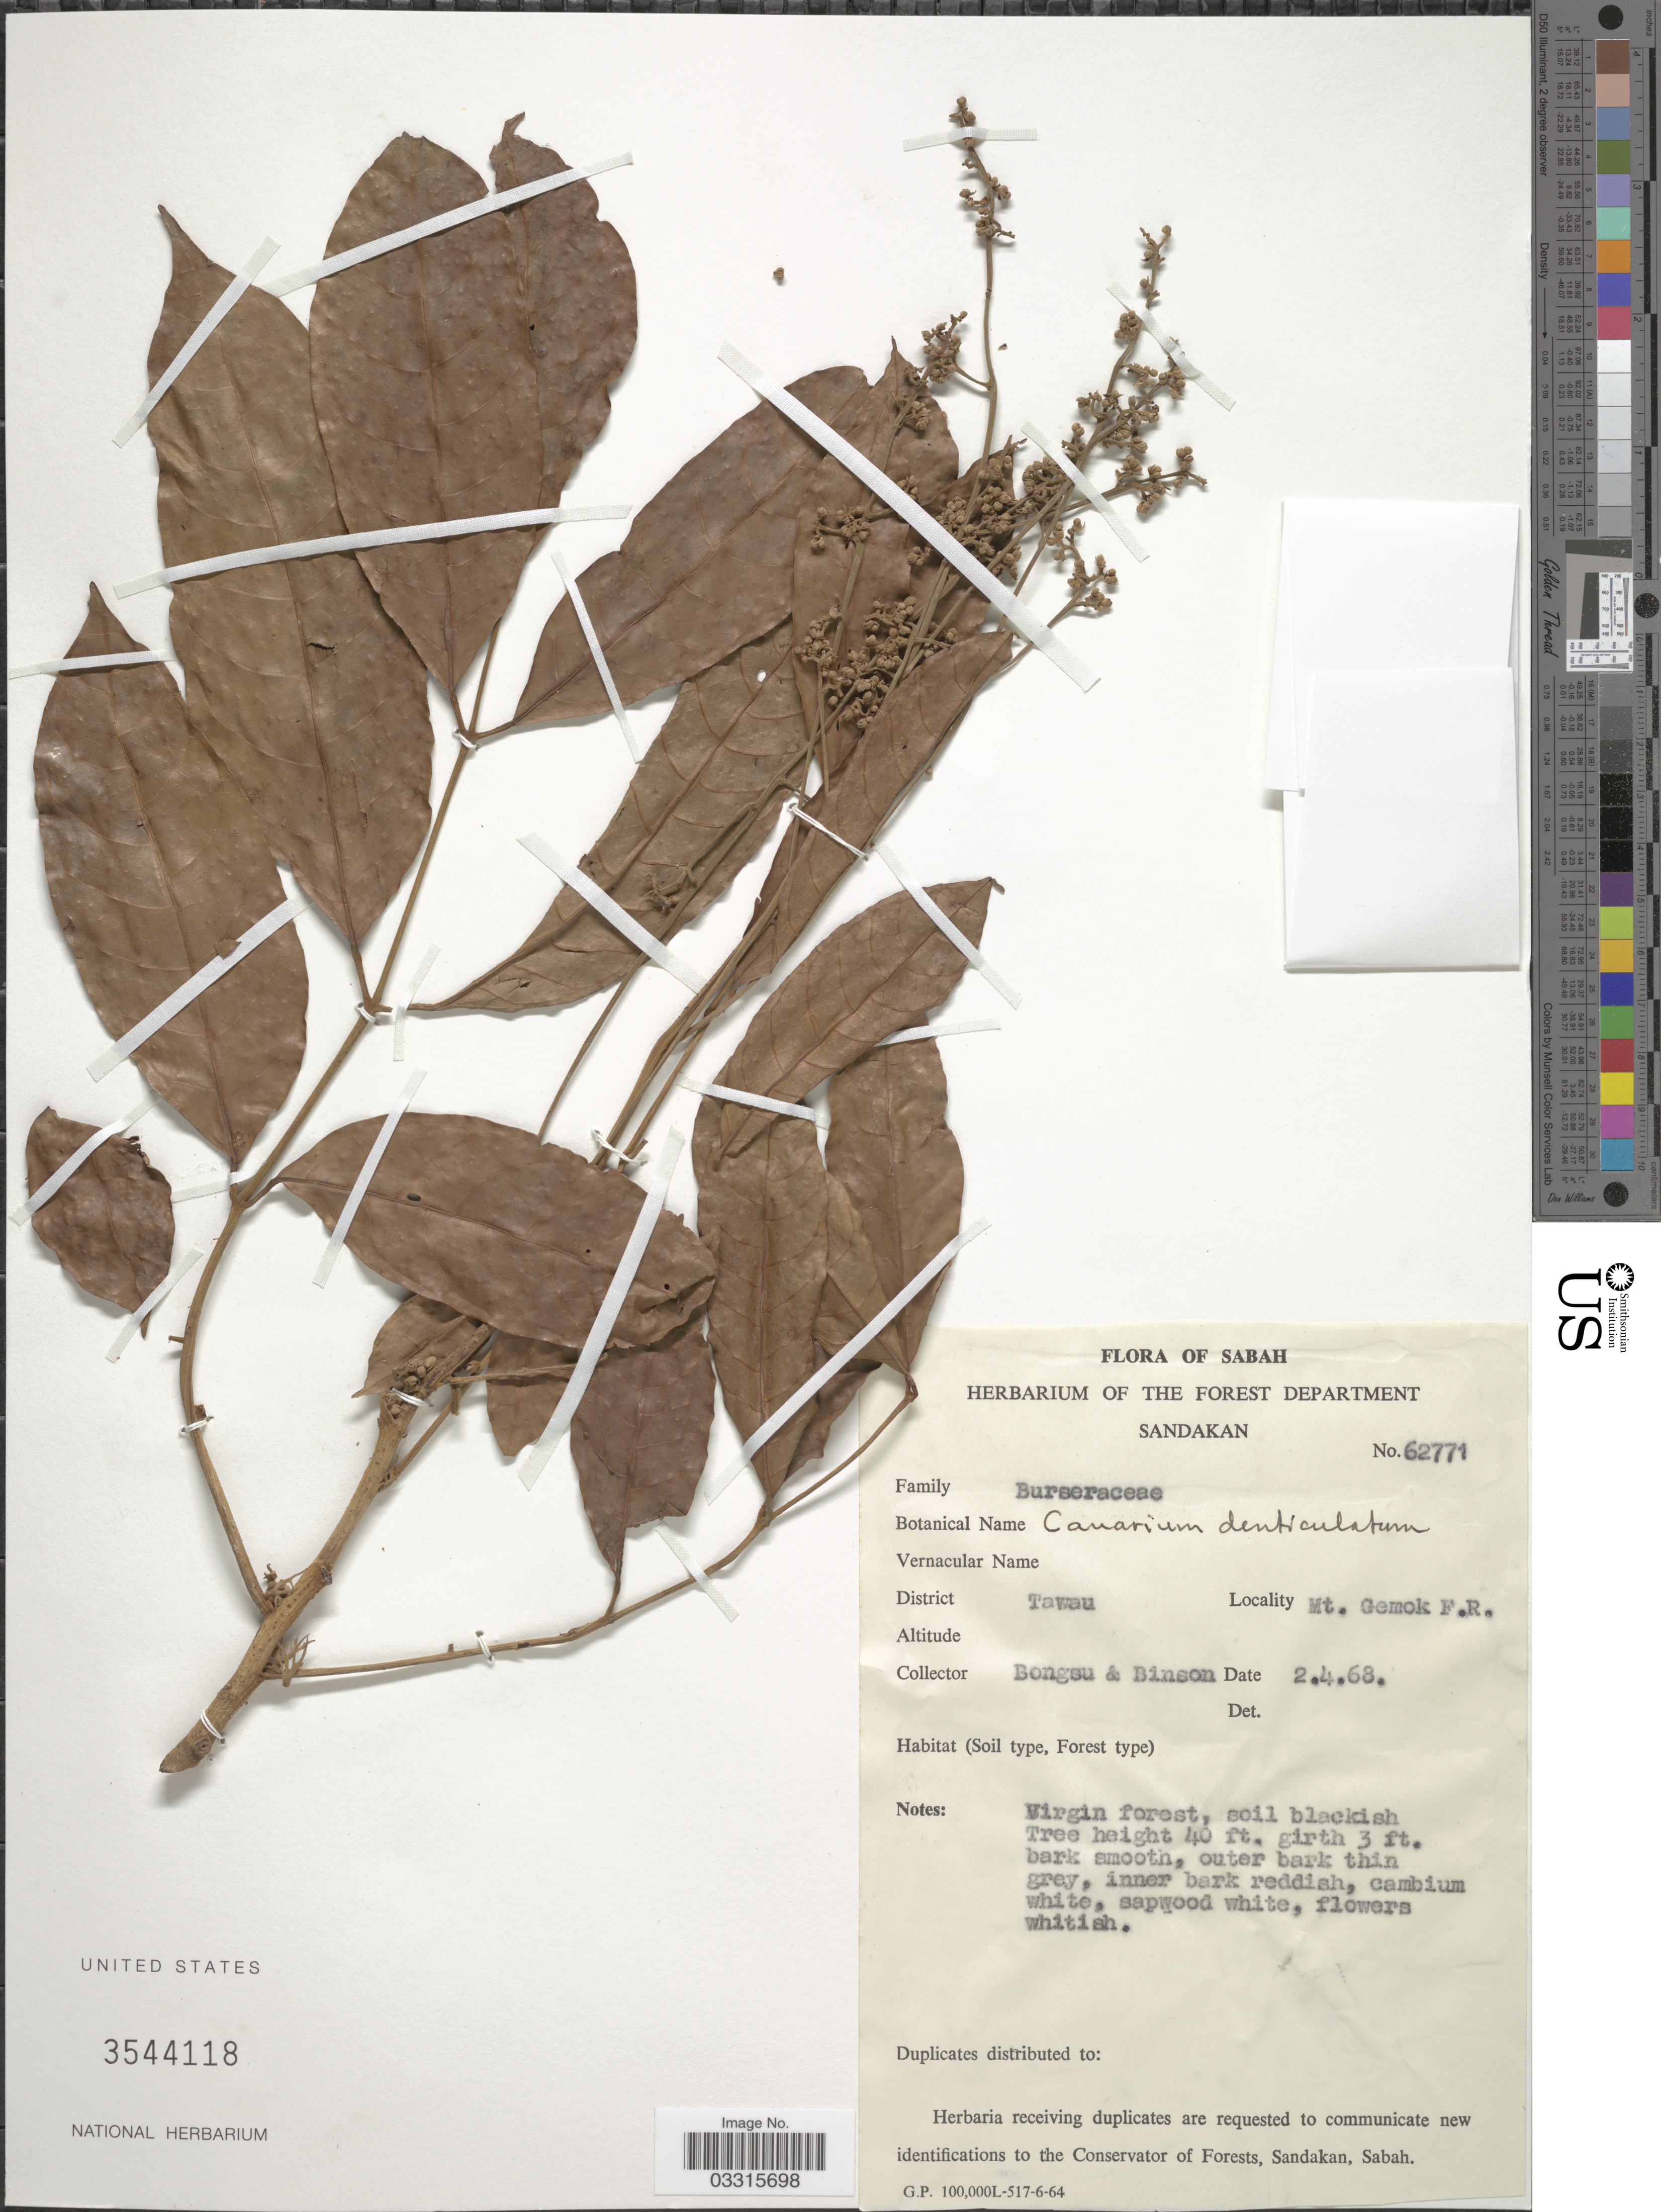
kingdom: Plantae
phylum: Tracheophyta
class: Magnoliopsida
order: Sapindales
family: Burseraceae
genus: Canarium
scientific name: Canarium denticulatum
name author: Blume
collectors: -. Bongsu & Dinson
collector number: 62771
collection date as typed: Transcribed d/m/y: 2/4/68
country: Malaysia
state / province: Sabah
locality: District Tavau. Mt. Gemok F.R.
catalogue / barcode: US 3544118